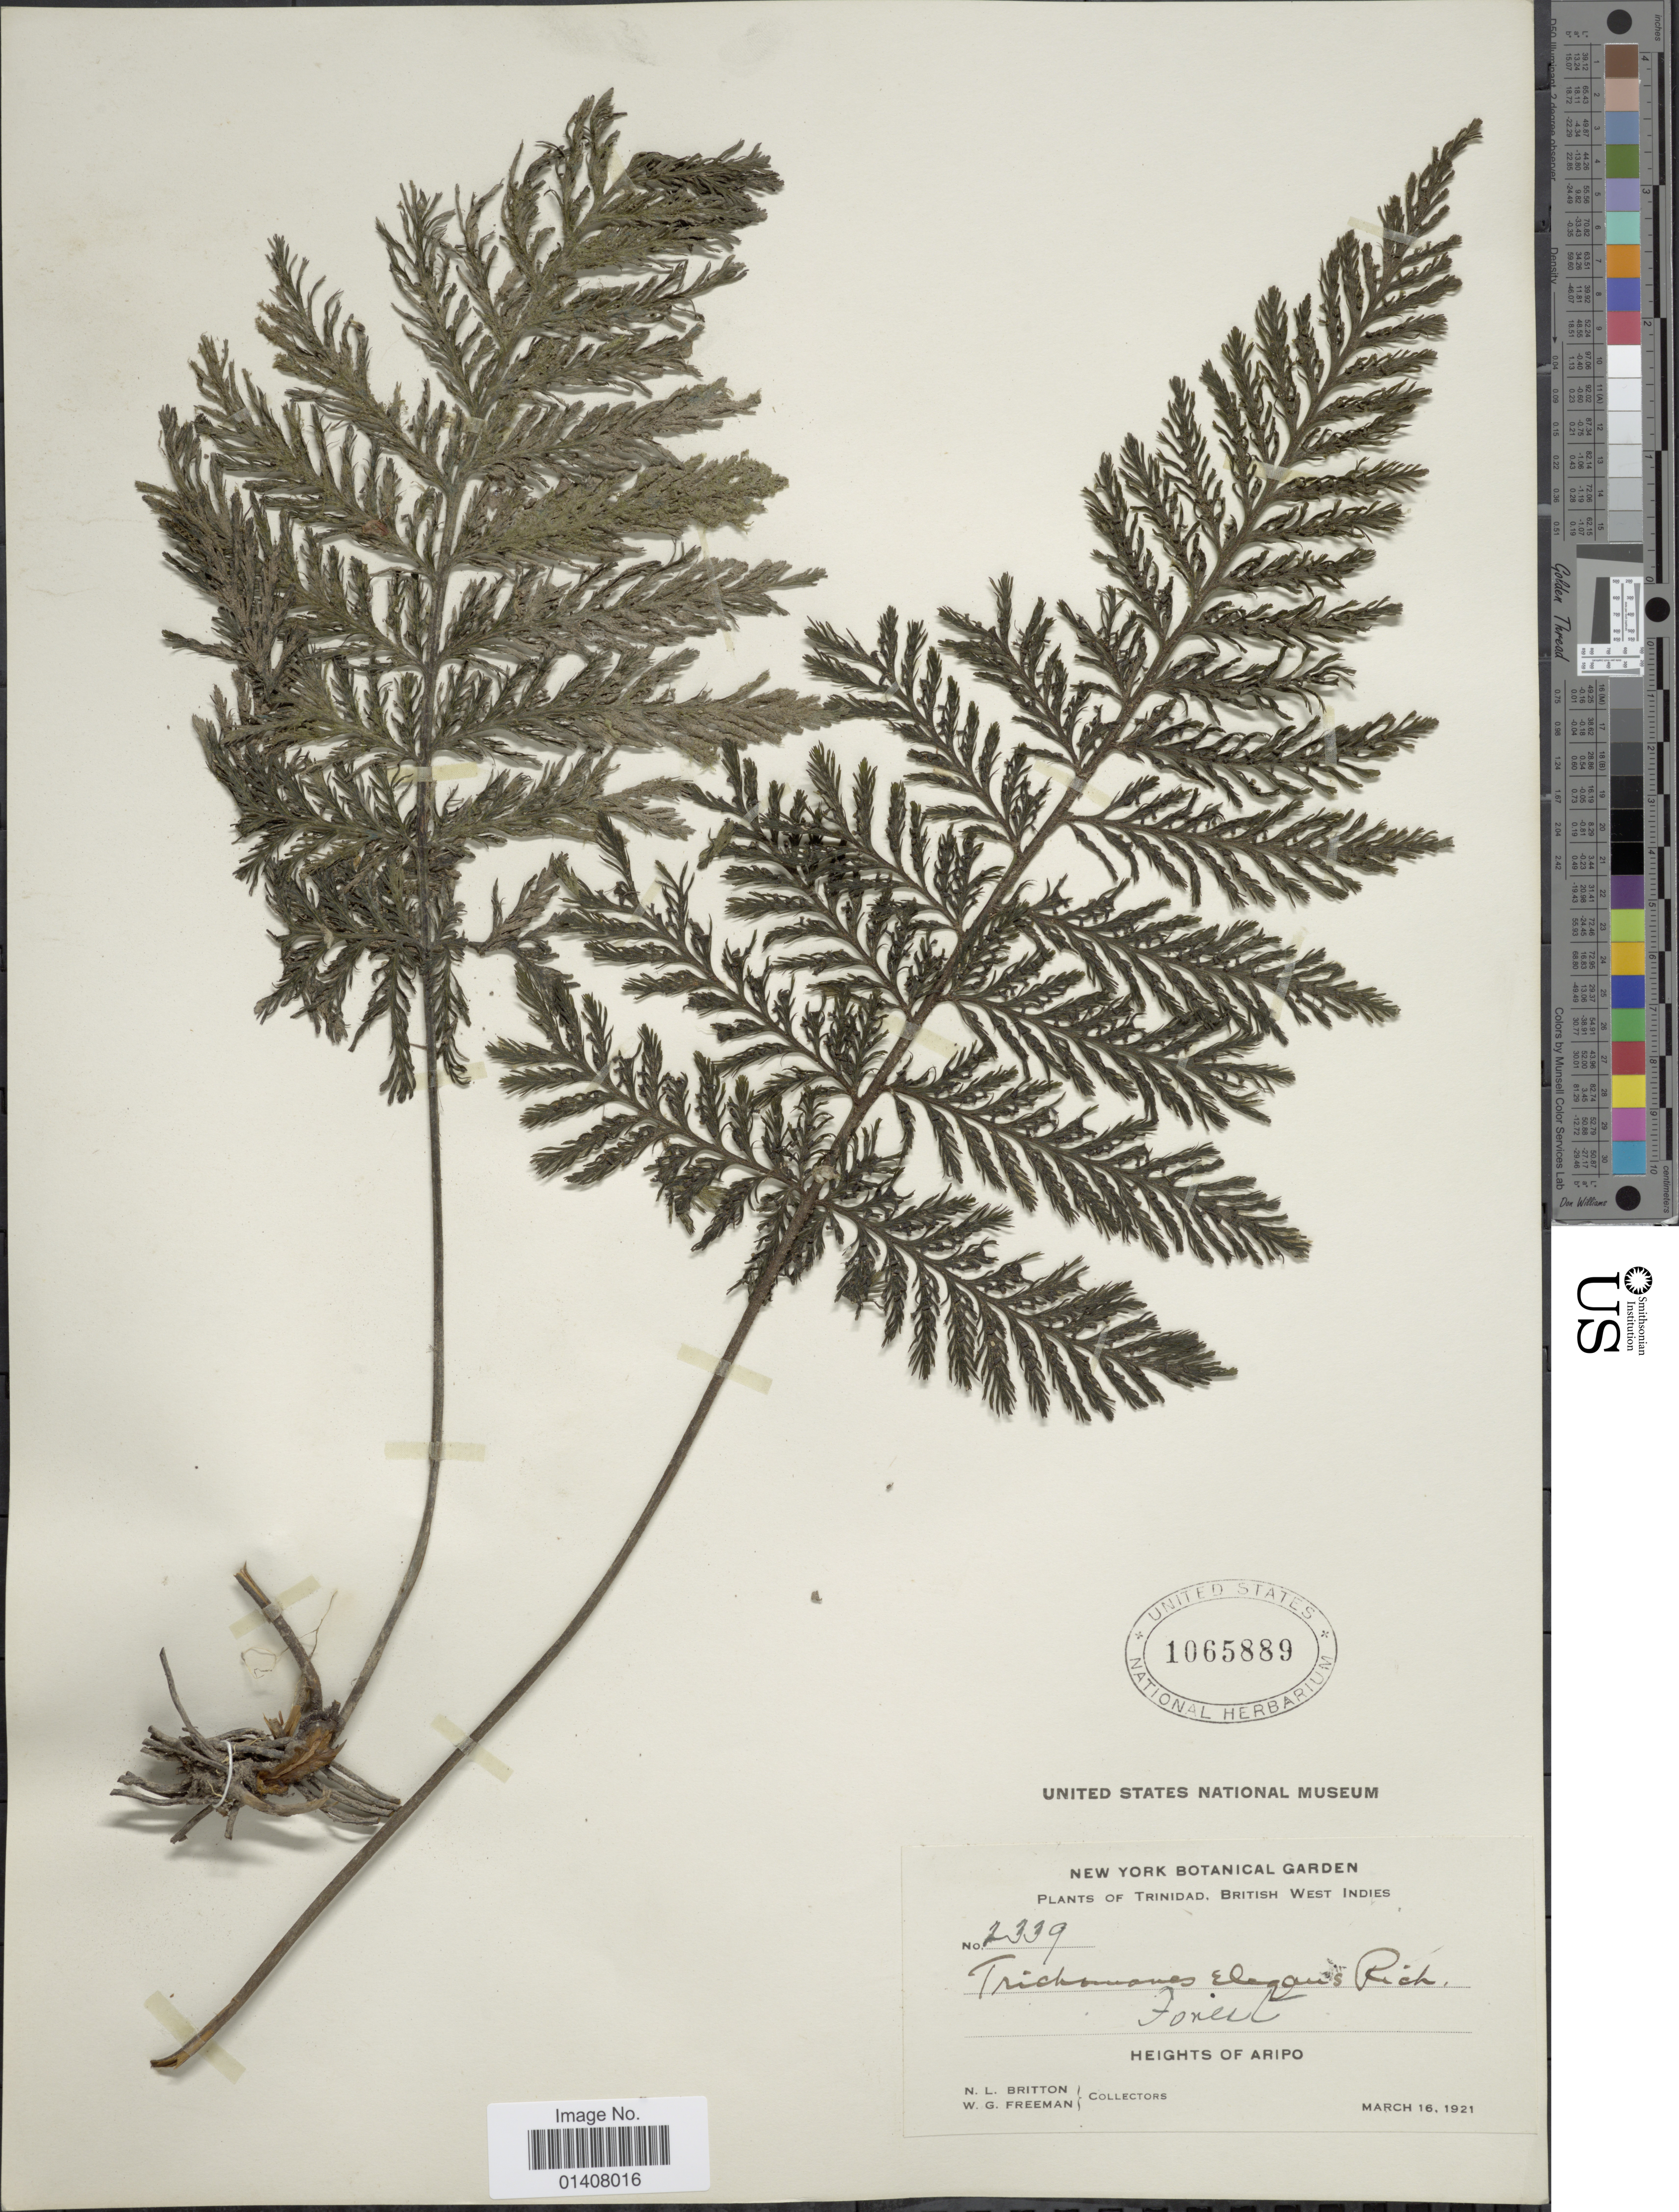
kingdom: Plantae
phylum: Tracheophyta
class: Polypodiopsida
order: Hymenophyllales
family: Hymenophyllaceae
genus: Trichomanes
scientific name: Trichomanes elegans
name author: Rich.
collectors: N. Britton & W. Freeman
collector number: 2339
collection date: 1921-03-16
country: Trinidad and Tobago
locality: Trinidad, Briths West Indies, Heights of Aripo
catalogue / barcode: US 1065889